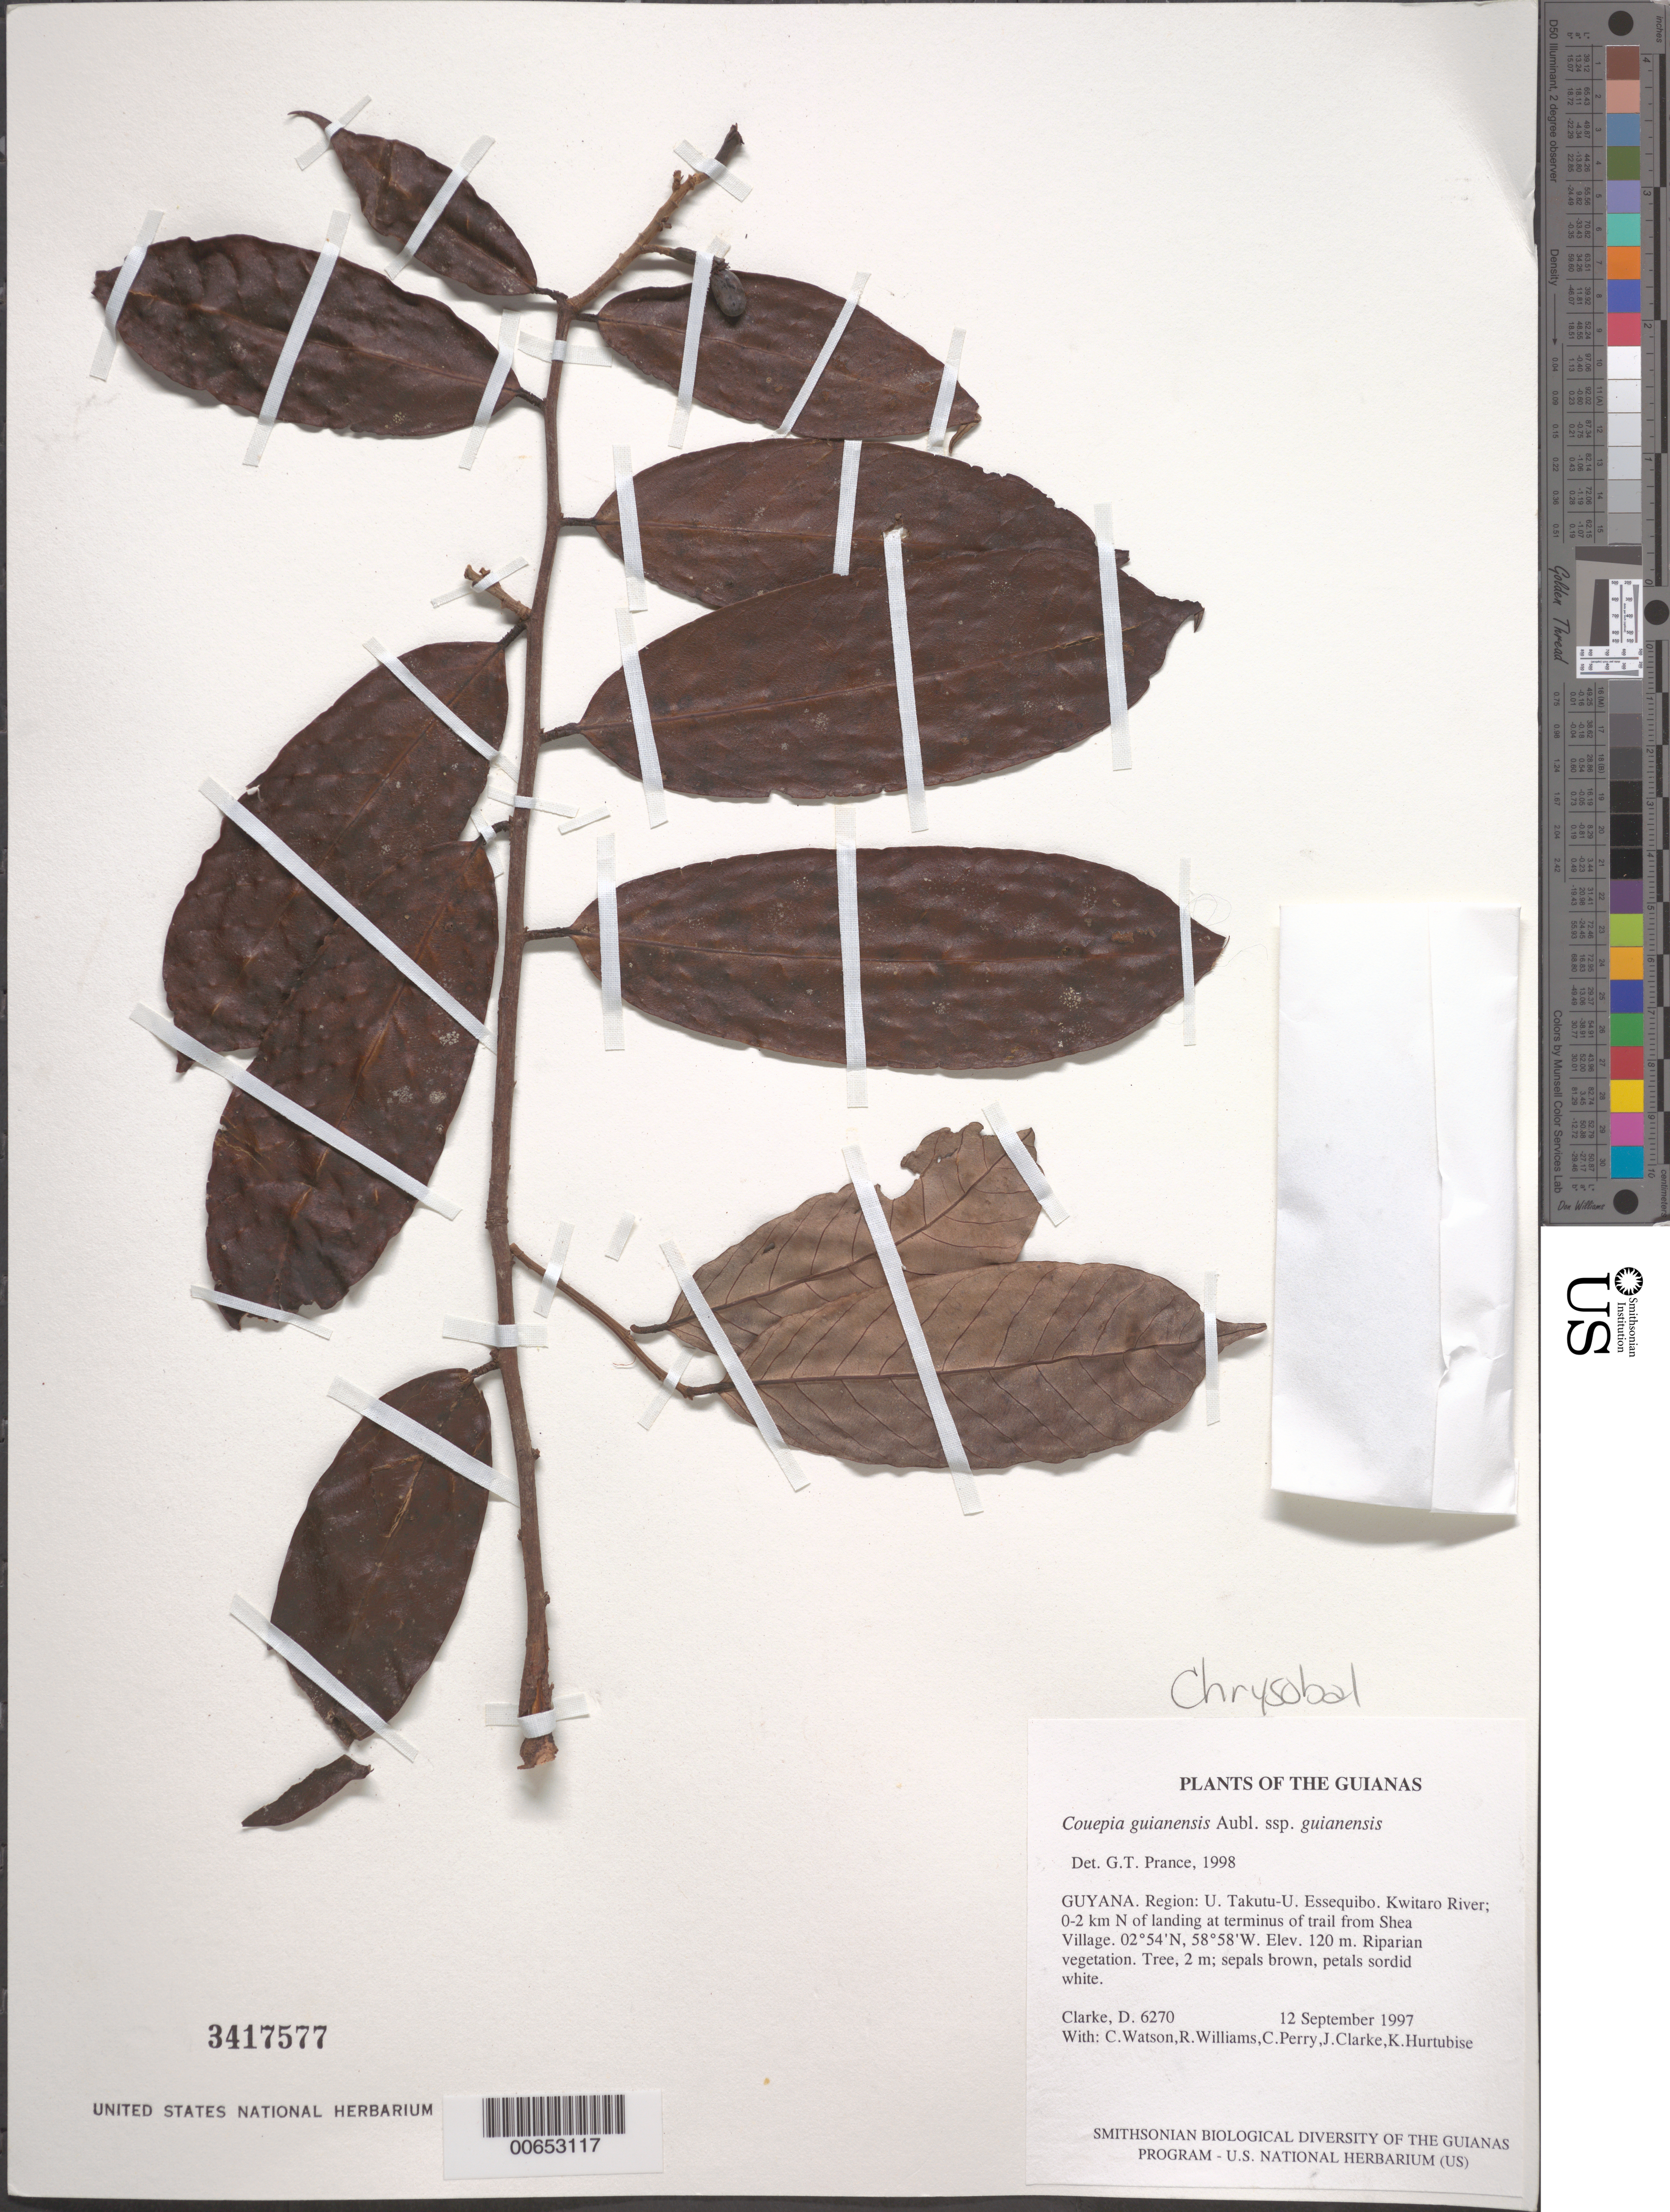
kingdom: Plantae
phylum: Tracheophyta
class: Magnoliopsida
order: Malpighiales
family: Chrysobalanaceae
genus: Couepia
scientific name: Couepia guianensis subsp. guianensis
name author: Aubl.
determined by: Prance, G. T.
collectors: H. D. Clarke, C. Watson, R. Williams, C. Perry, J. Clarke & K. Hurtubise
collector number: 6270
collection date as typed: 12 September 1997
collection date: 1997-09-12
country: Guyana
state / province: U. Takutu-U. Essequibo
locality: Kwitaro River; 0-2 km N of landing at terminus of trail from Shea Village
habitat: Riparian vegetation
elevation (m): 120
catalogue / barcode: US 3417577